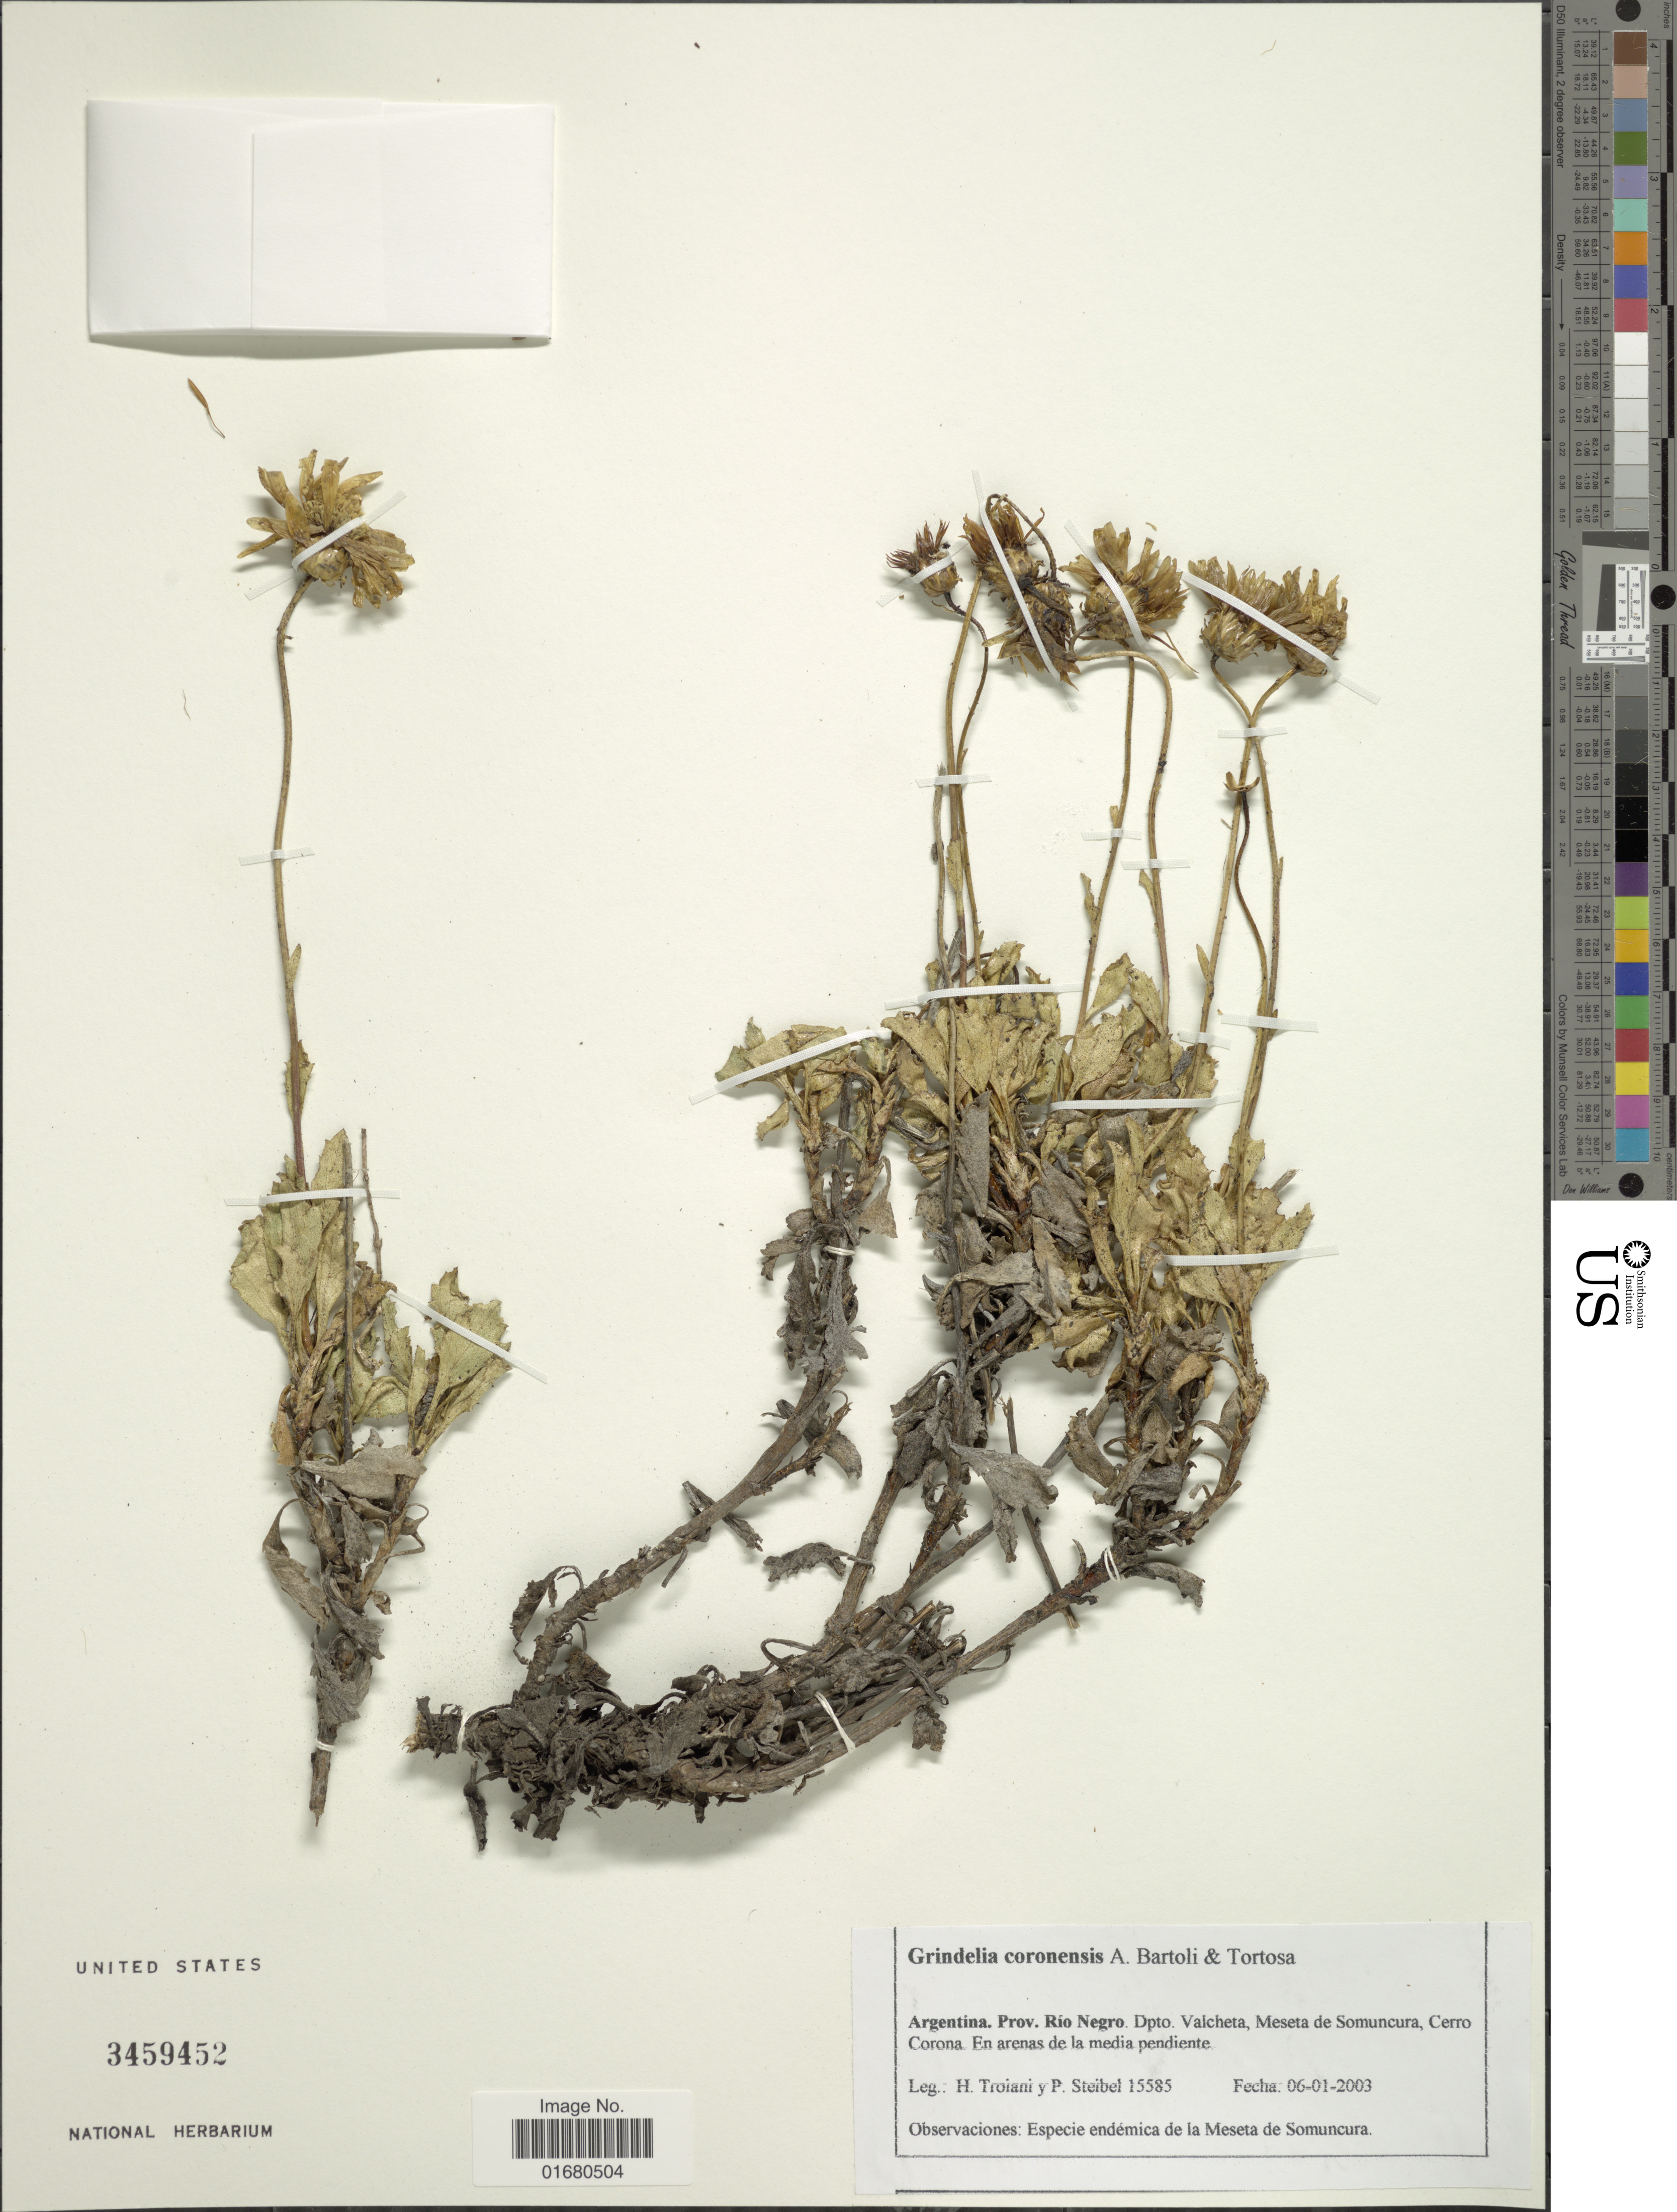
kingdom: Plantae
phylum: Tracheophyta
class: Magnoliopsida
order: Asterales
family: Asteraceae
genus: Grindelia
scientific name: Grindelia coronensis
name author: Adr. Bartoli & Tortosa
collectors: H. Troiani & H. Steibel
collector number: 15585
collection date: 2003-01-06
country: Argentina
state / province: Rio Negro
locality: Dpto. Valcheta, Meseta de Somuncura, Cerro Corona, En arenas de la media pendiente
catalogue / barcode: US 3459452